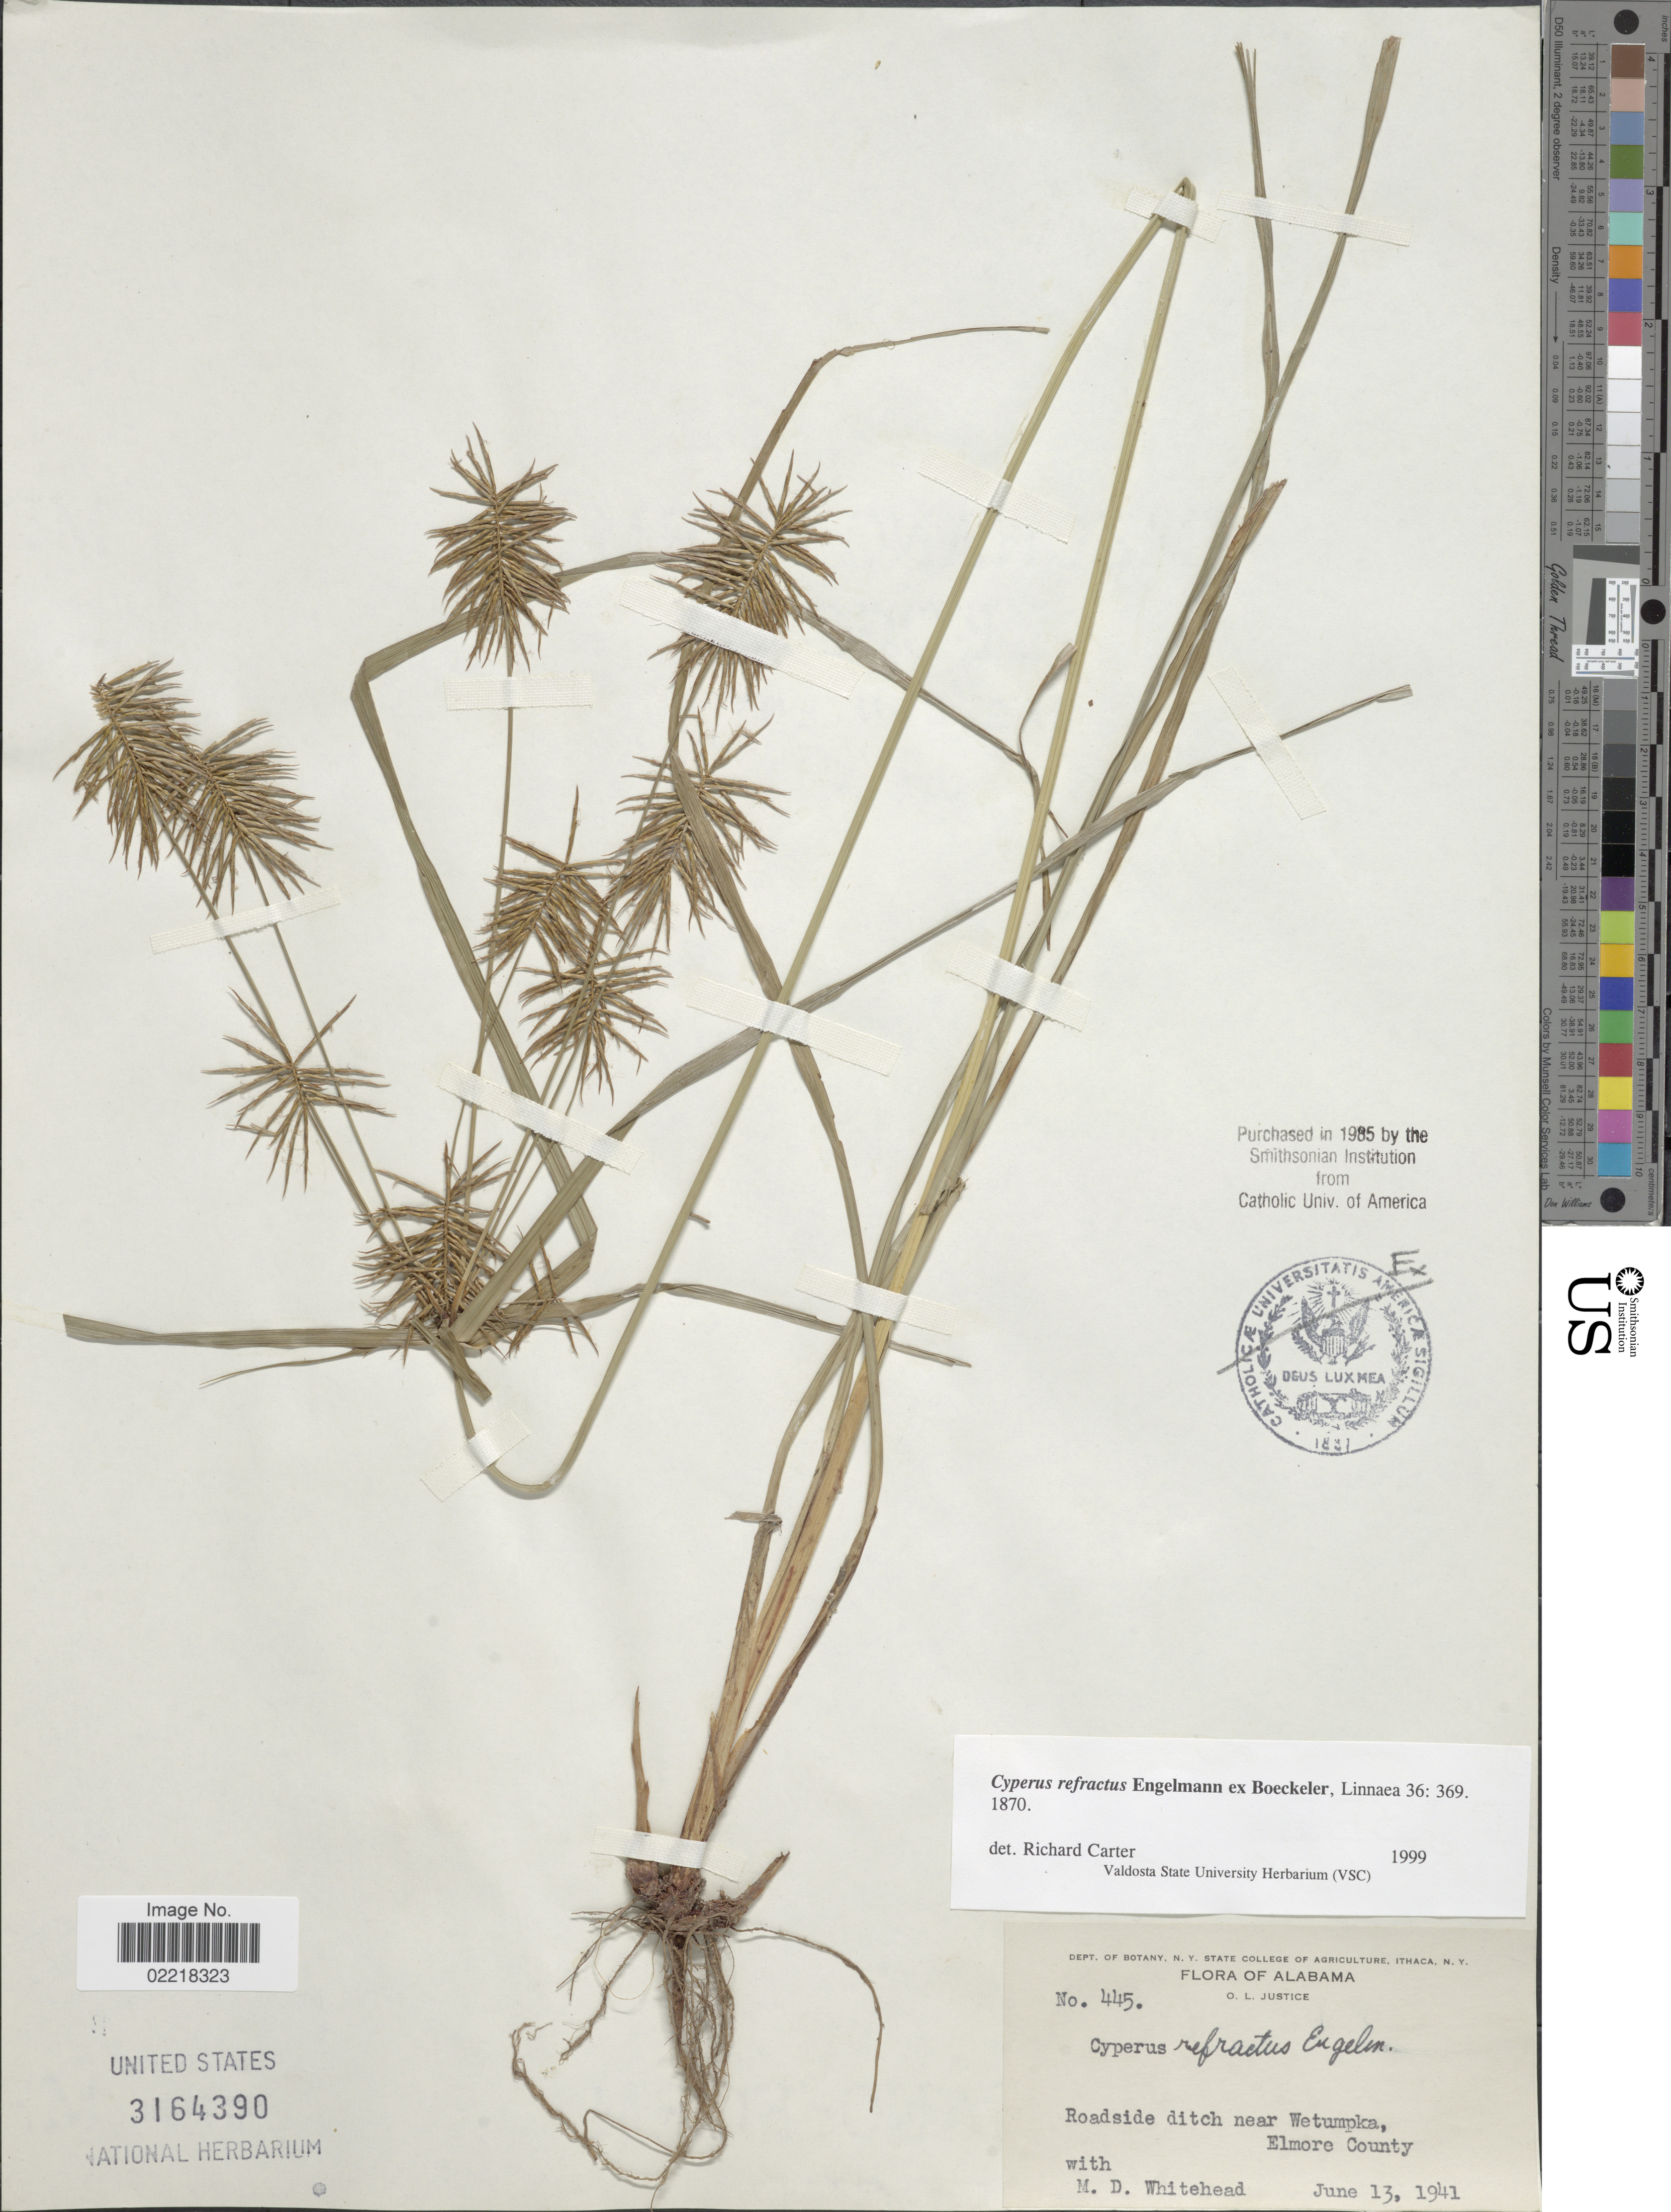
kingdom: Plantae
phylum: Tracheophyta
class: Liliopsida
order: Poales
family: Cyperaceae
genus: Cyperus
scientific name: Cyperus refractus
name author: Engelm. ex Boeckeler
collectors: O. Justice & M. Whitehead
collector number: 445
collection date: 1941-06-13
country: United States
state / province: Alabama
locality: Roadside ditch near Wetumpka, Elmore County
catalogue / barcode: US 3164390